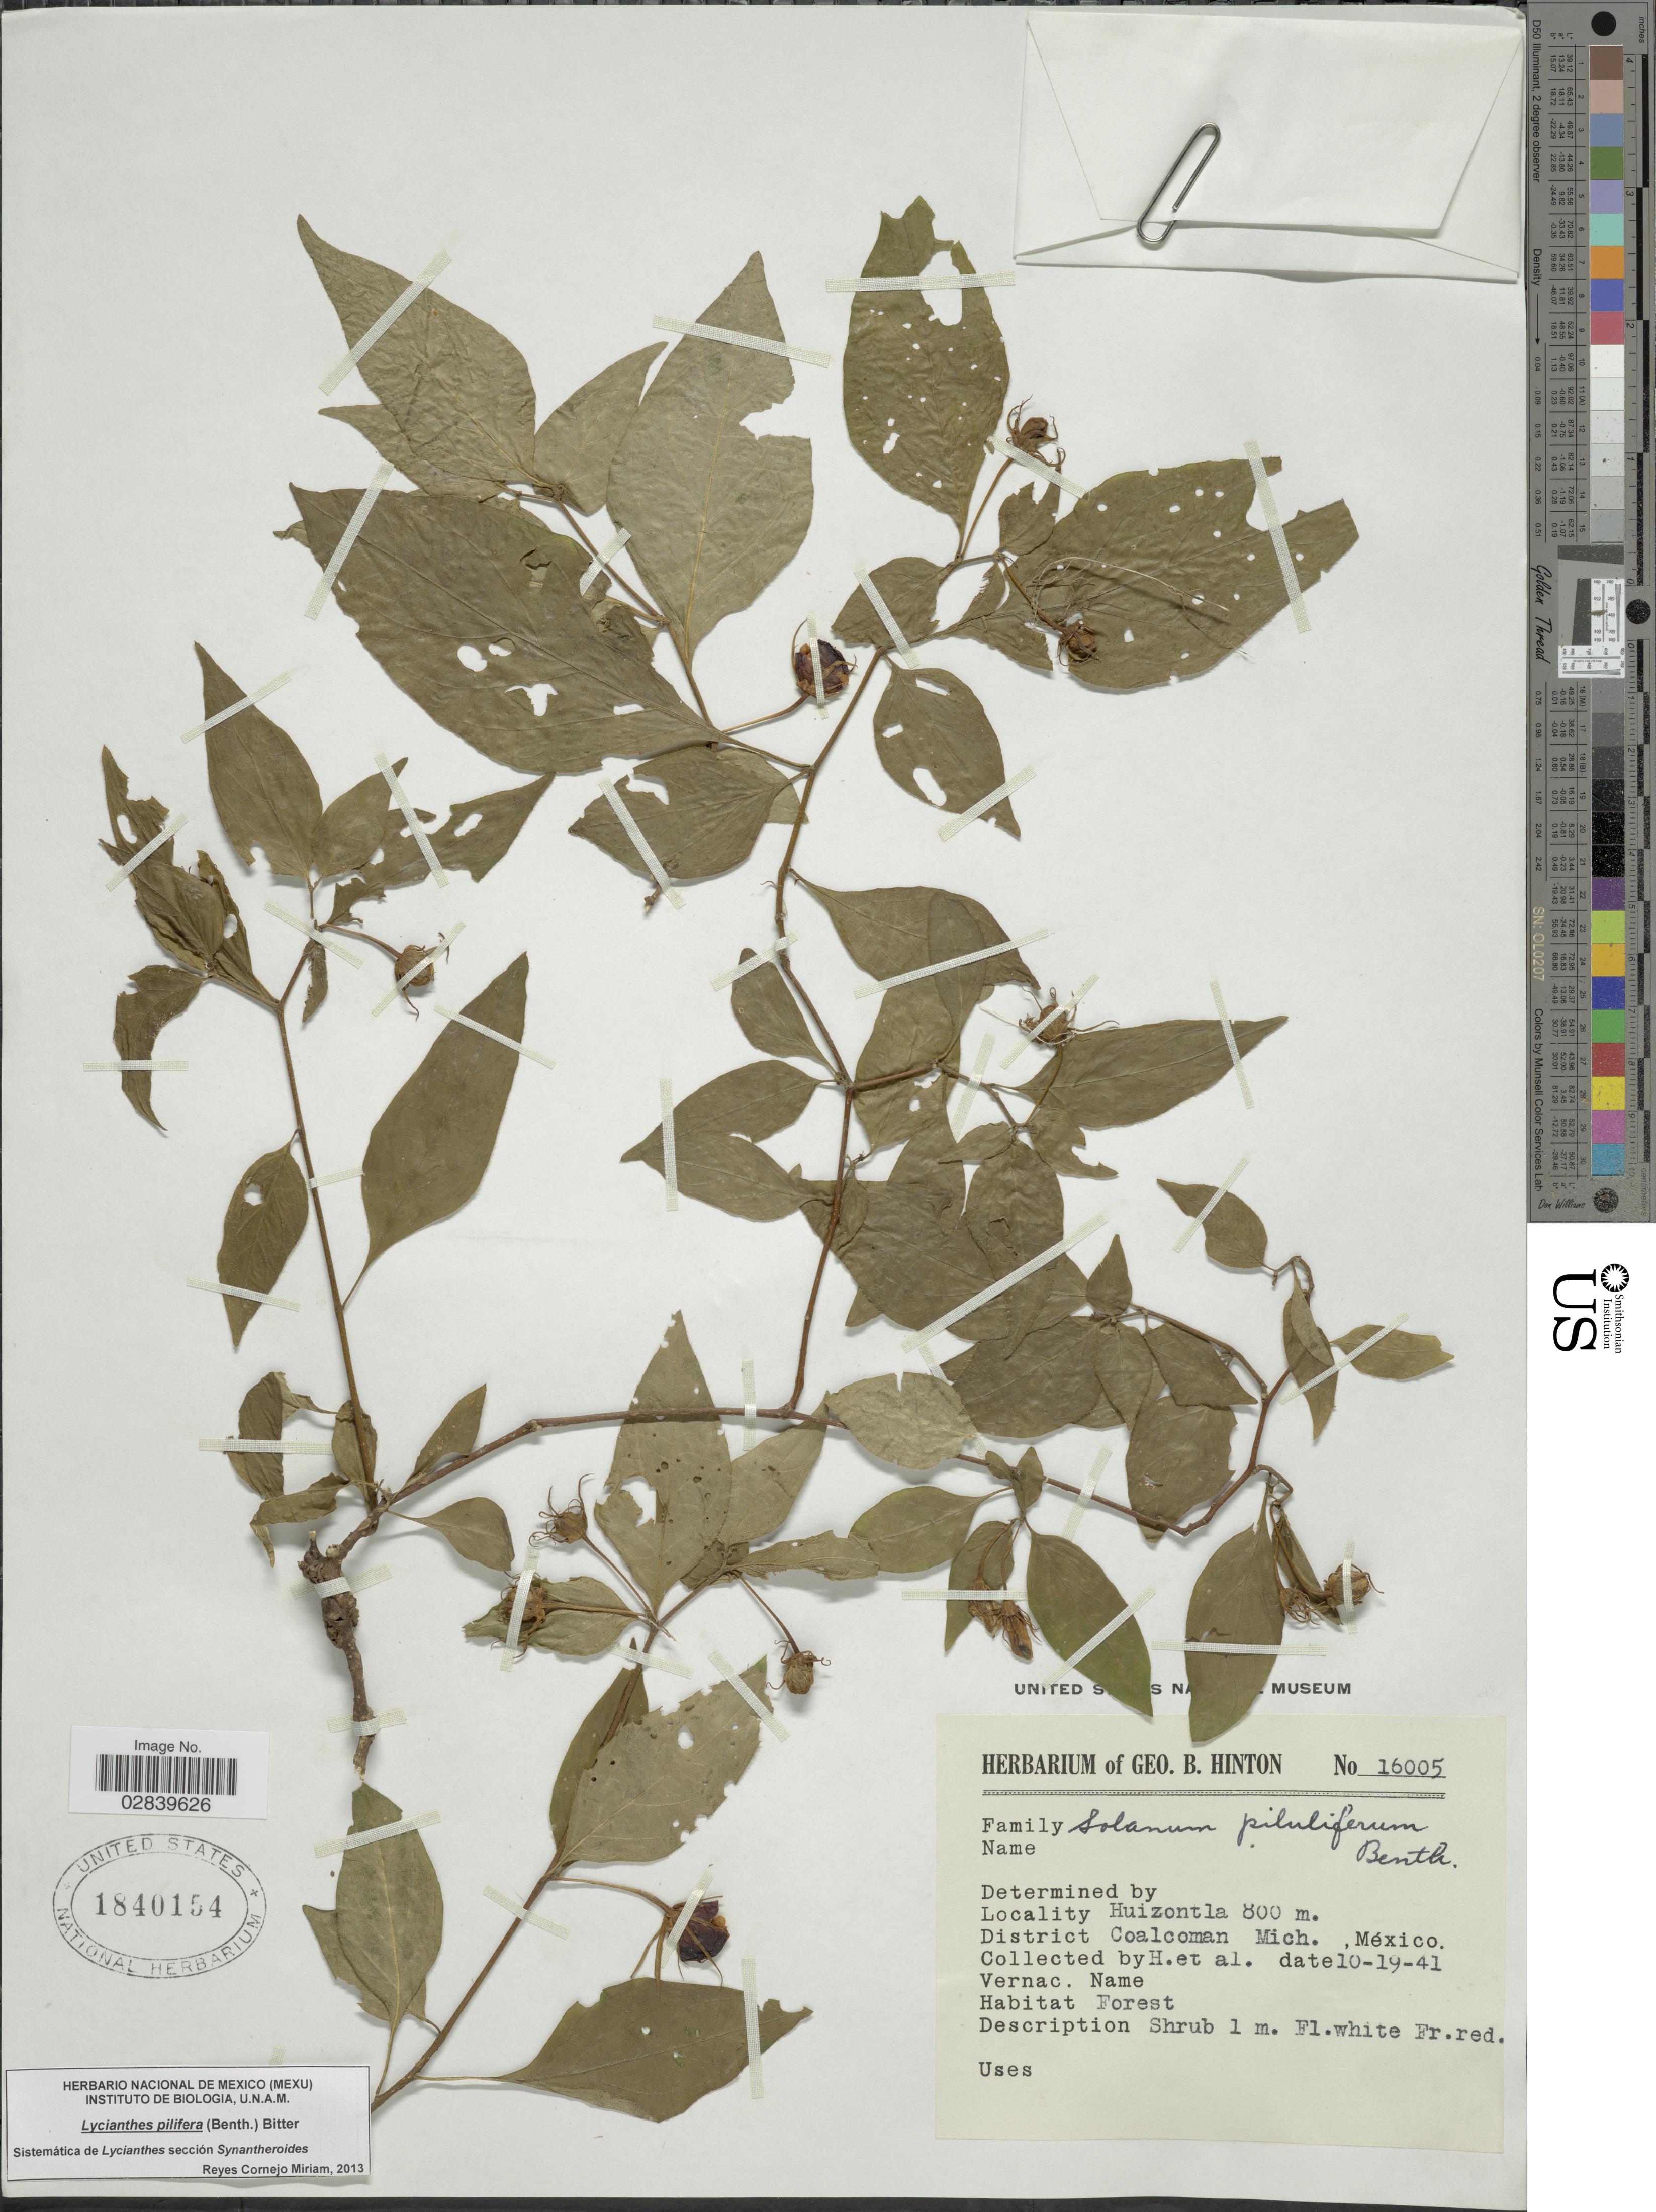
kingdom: Plantae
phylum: Tracheophyta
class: Magnoliopsida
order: Solanales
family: Solanaceae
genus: Lycianthes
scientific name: Lycianthes pilifera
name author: (Benth.) Bitter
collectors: G. B. Hinton & et al.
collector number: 16005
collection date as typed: Transcribed d/m/y: 19/10/41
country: Mexico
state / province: Michoacán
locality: Huizontla. District Coalcoman.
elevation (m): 800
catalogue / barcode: US 1840154